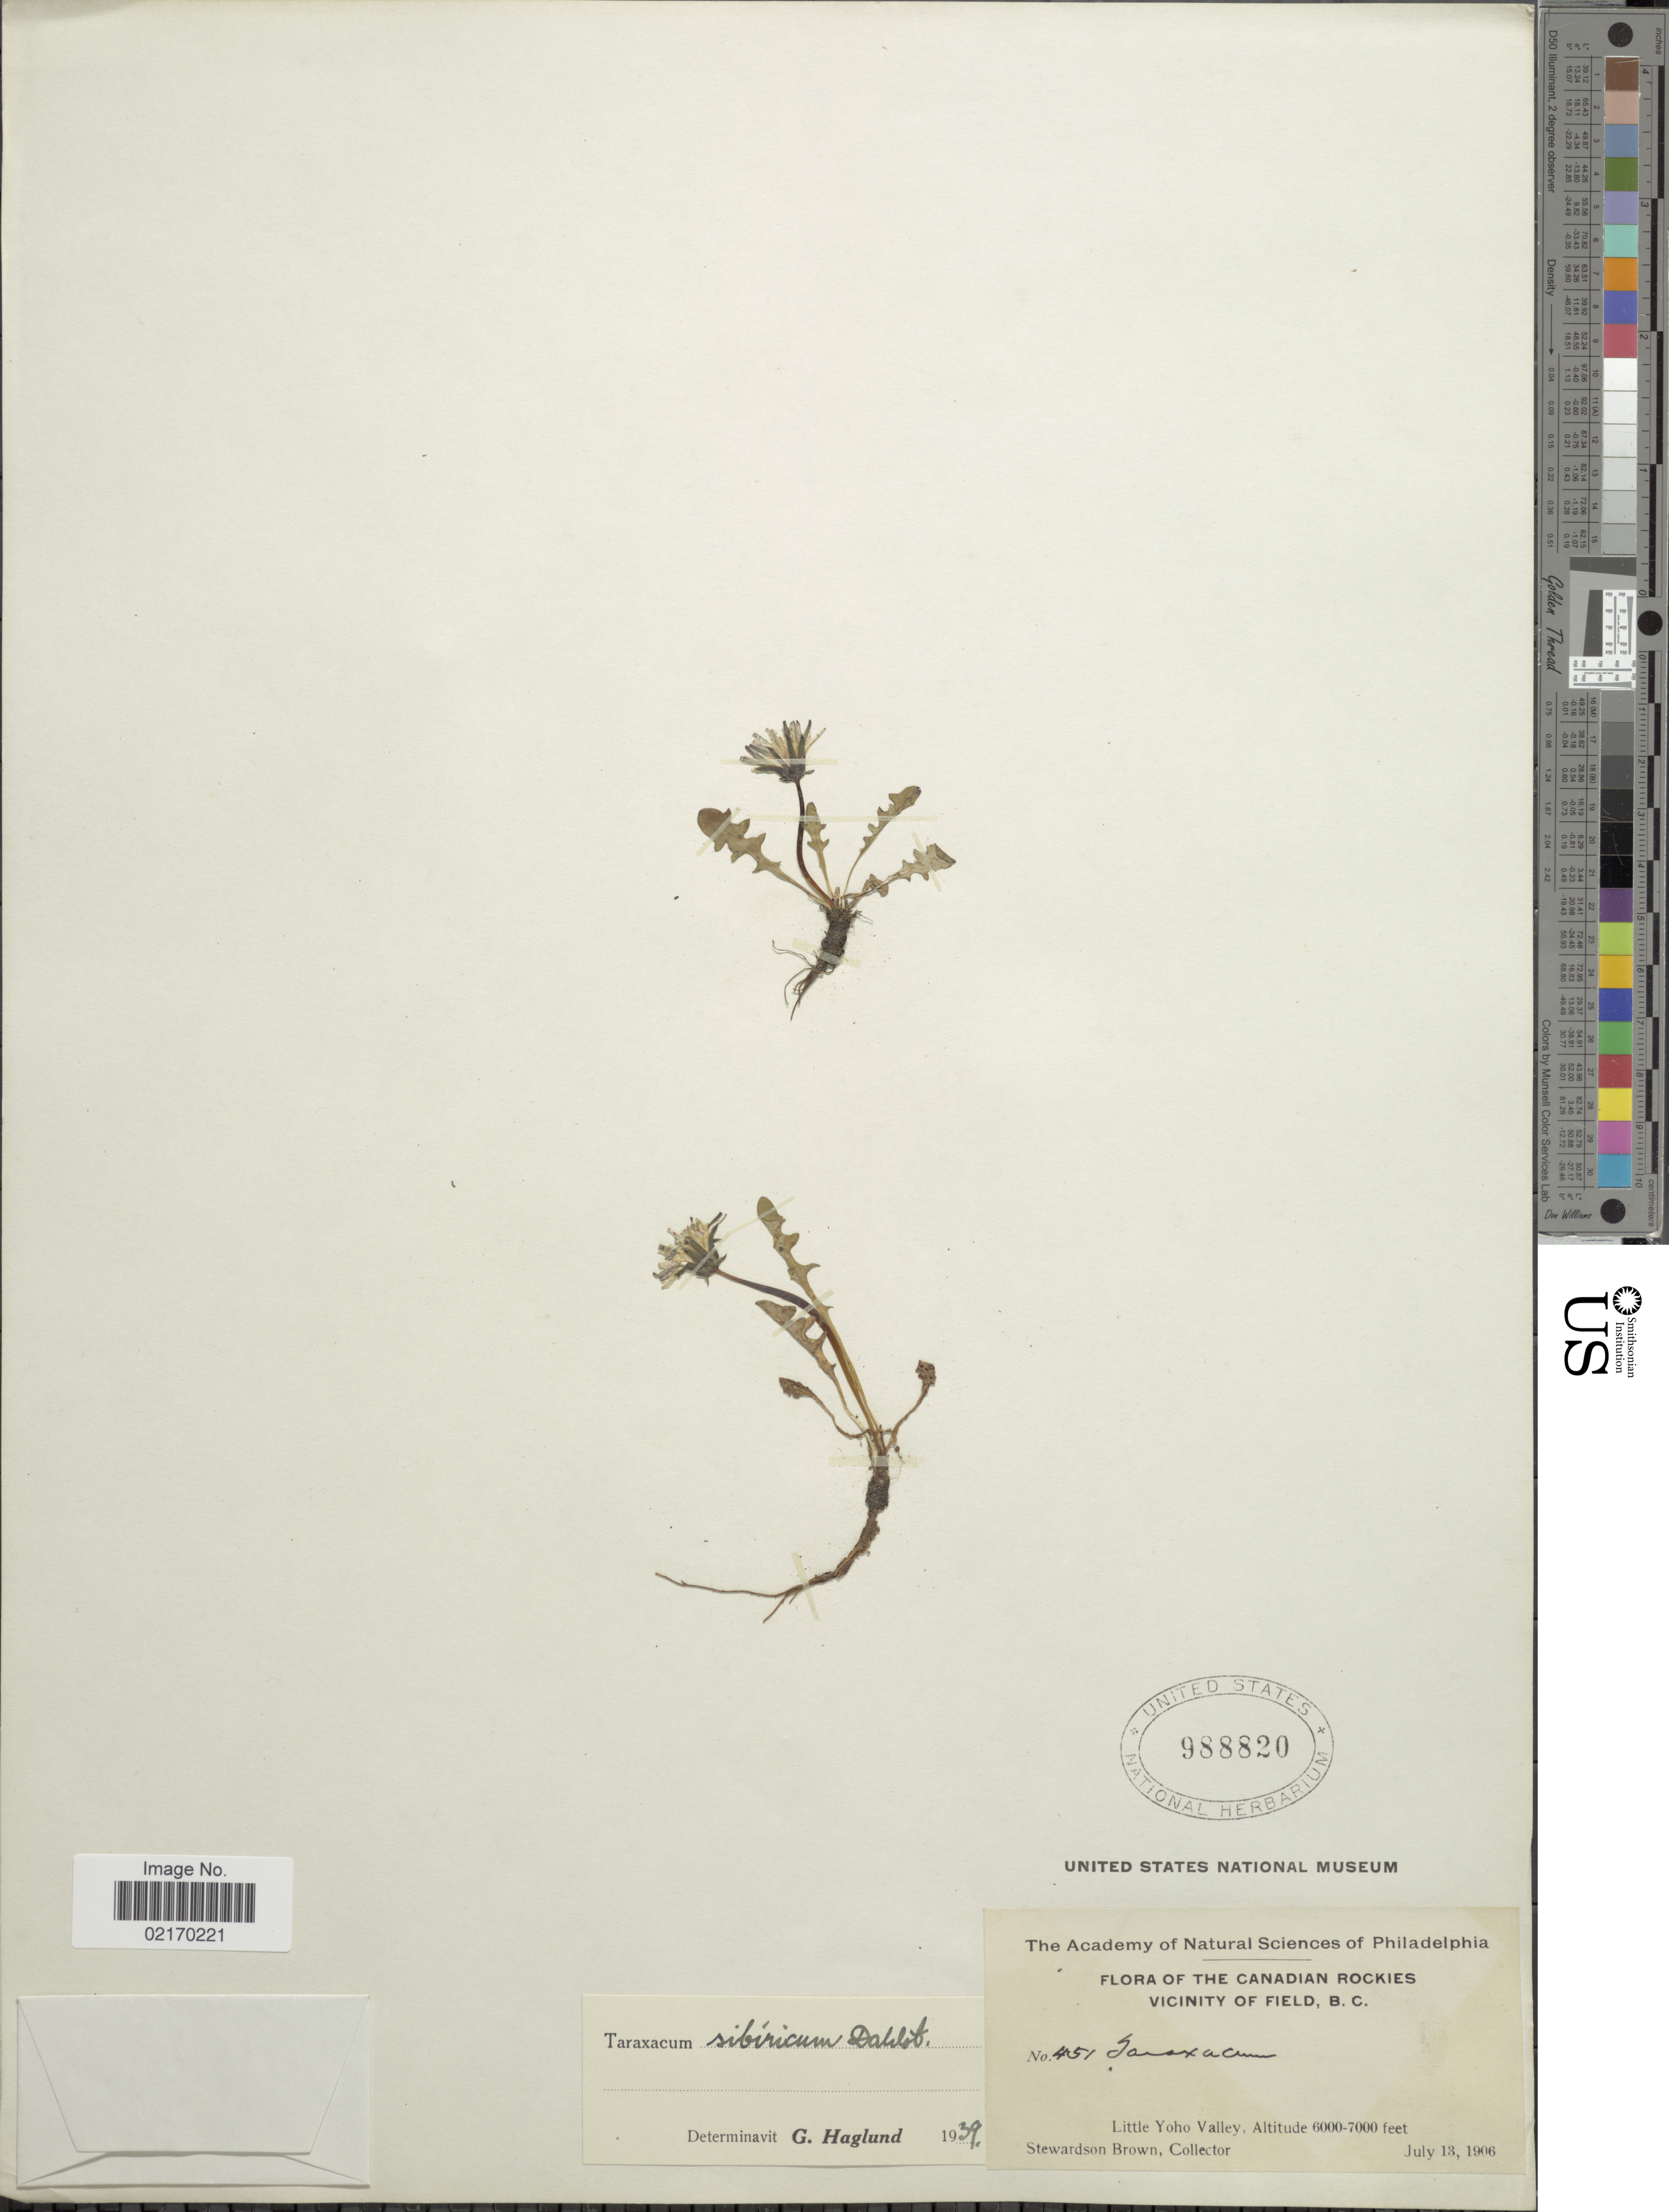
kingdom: Plantae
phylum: Tracheophyta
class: Magnoliopsida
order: Asterales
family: Asteraceae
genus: Taraxacum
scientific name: Taraxacum sibiricum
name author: Dahlst.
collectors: S. Brown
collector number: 451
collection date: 1906-07-13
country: Canada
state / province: British Columbia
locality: Canadian Rockies. Vicinity of Field, B. C. Little Yoho Valley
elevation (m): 1829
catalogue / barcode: US 988820